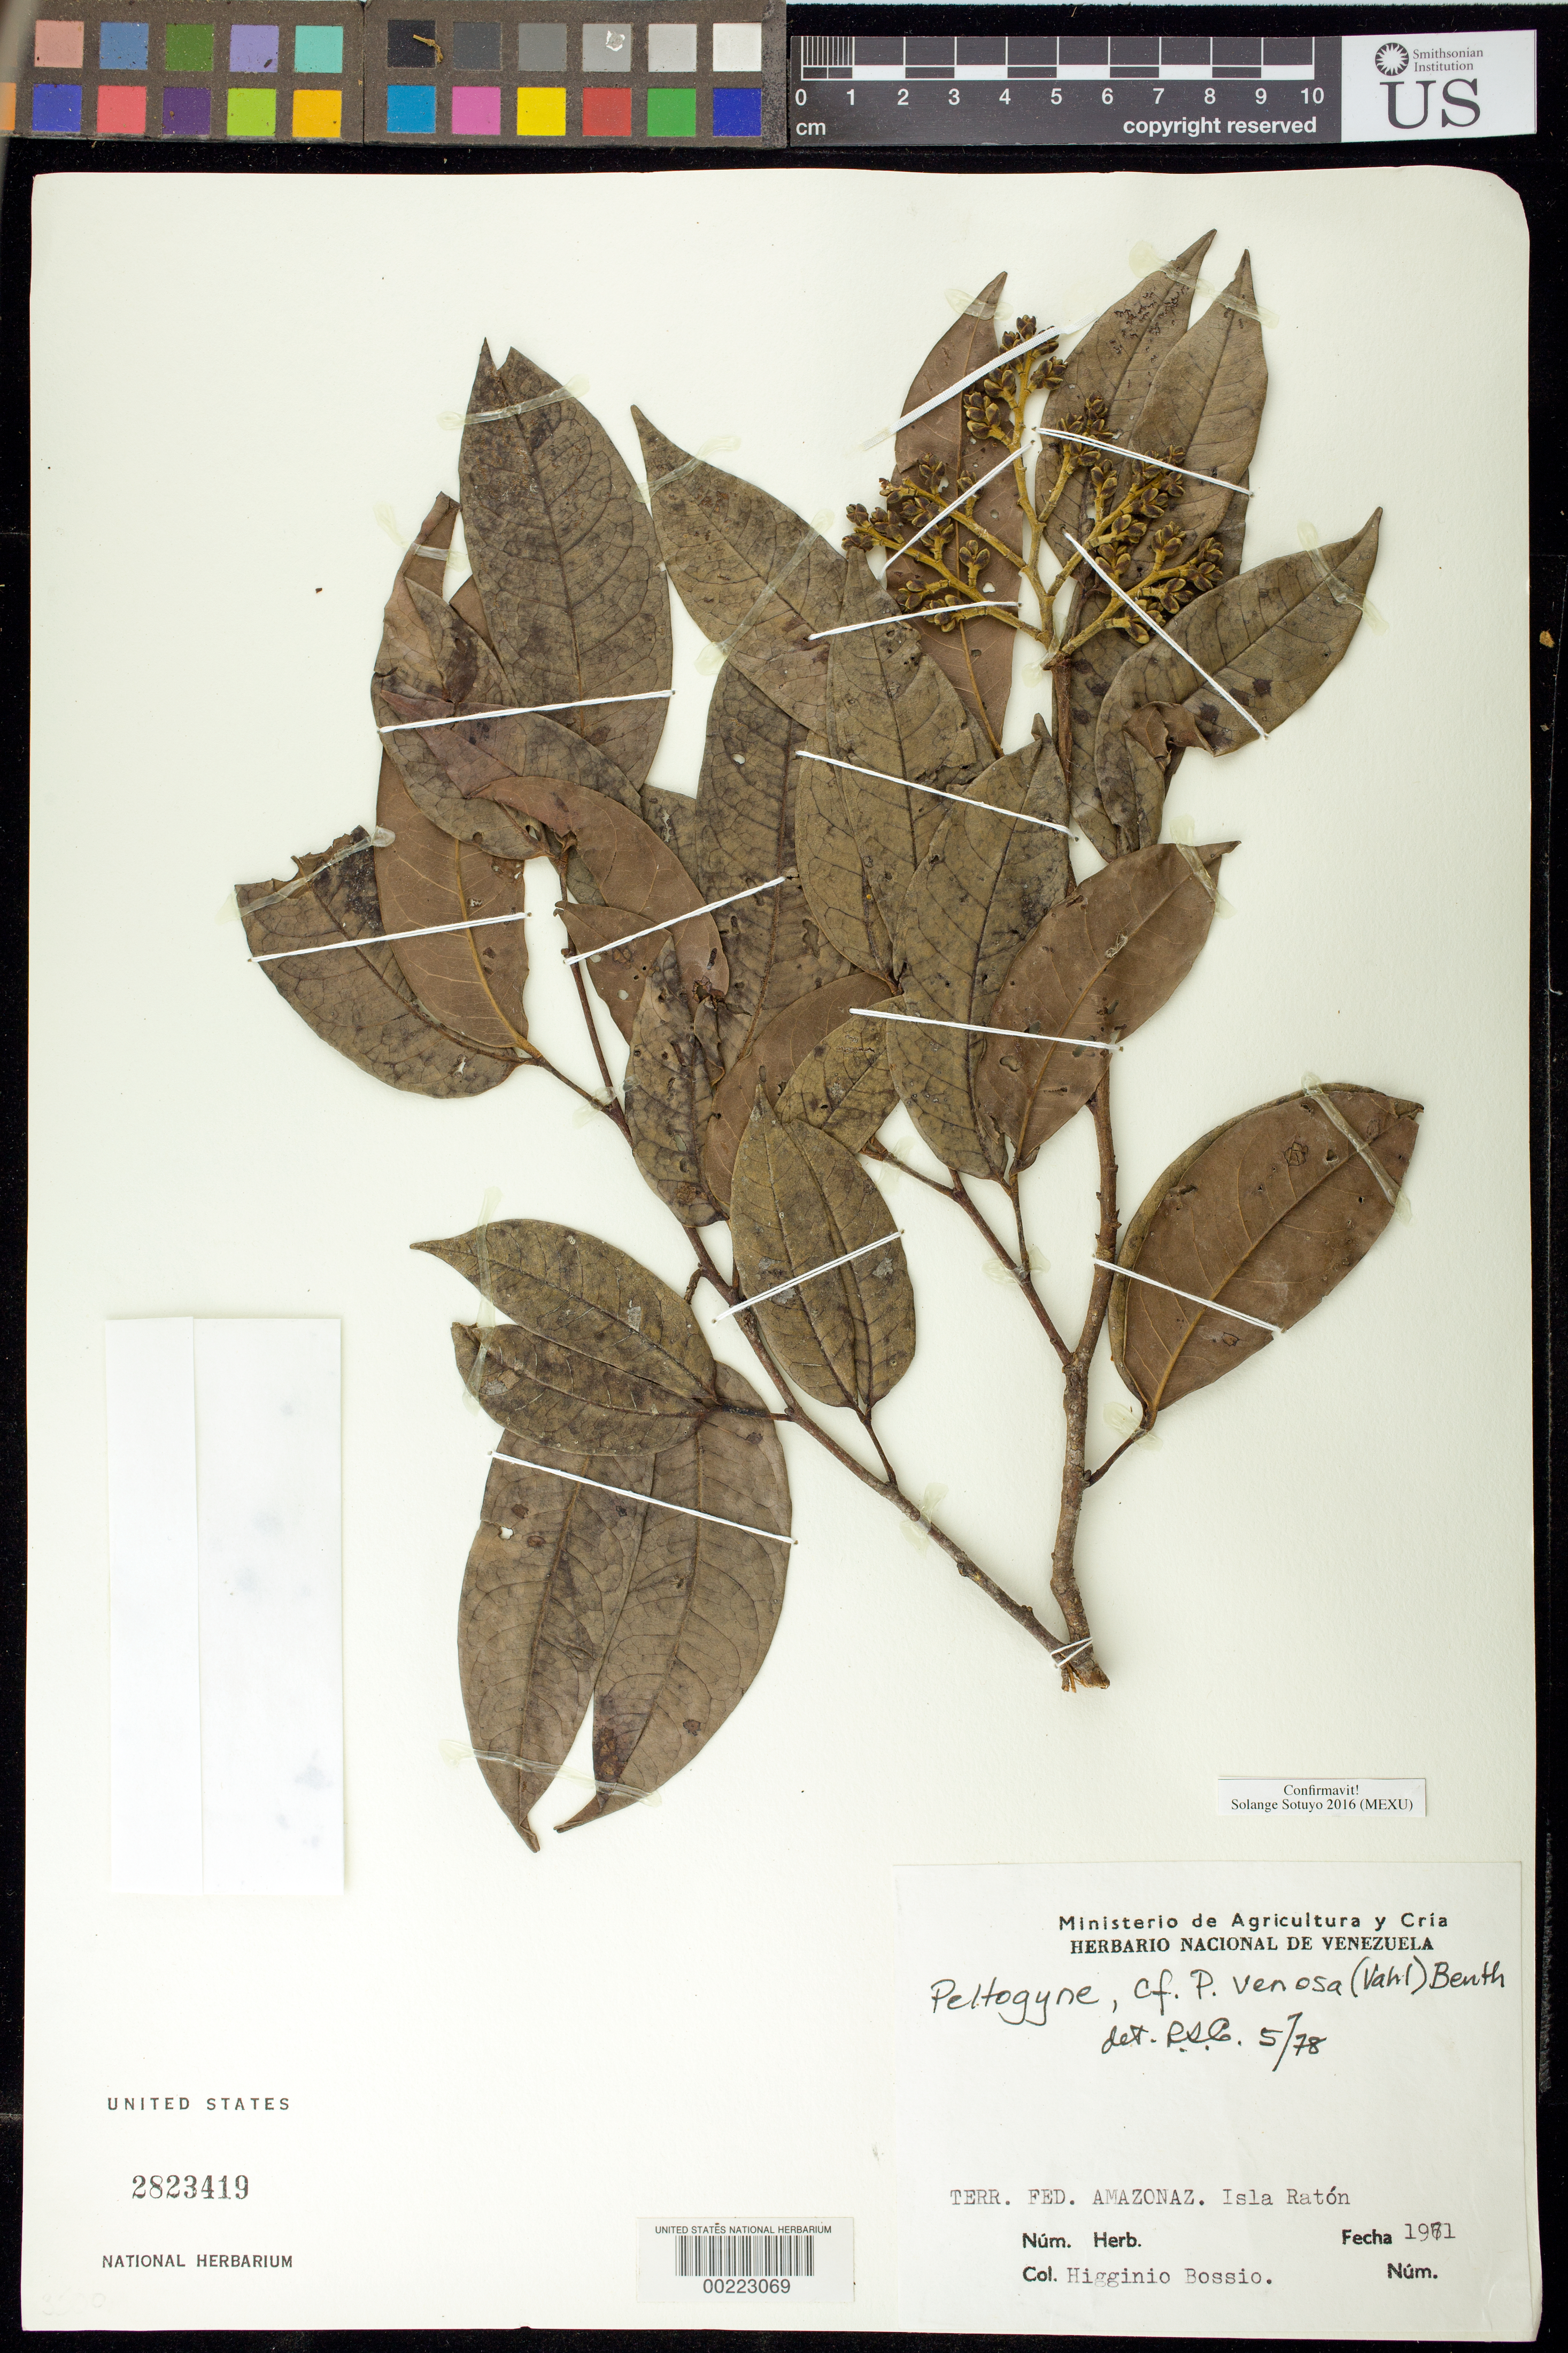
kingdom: Plantae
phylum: Tracheophyta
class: Magnoliopsida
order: Fabales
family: Fabaceae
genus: Peltogyne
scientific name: Peltogyne venosa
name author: (Vahl) Benth.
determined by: Sotuyo, Solange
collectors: H. Bossio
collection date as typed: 1961 or -- -- 1971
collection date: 1961 or 1971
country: Venezuela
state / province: Amazonas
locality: Isla raton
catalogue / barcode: US 2823419